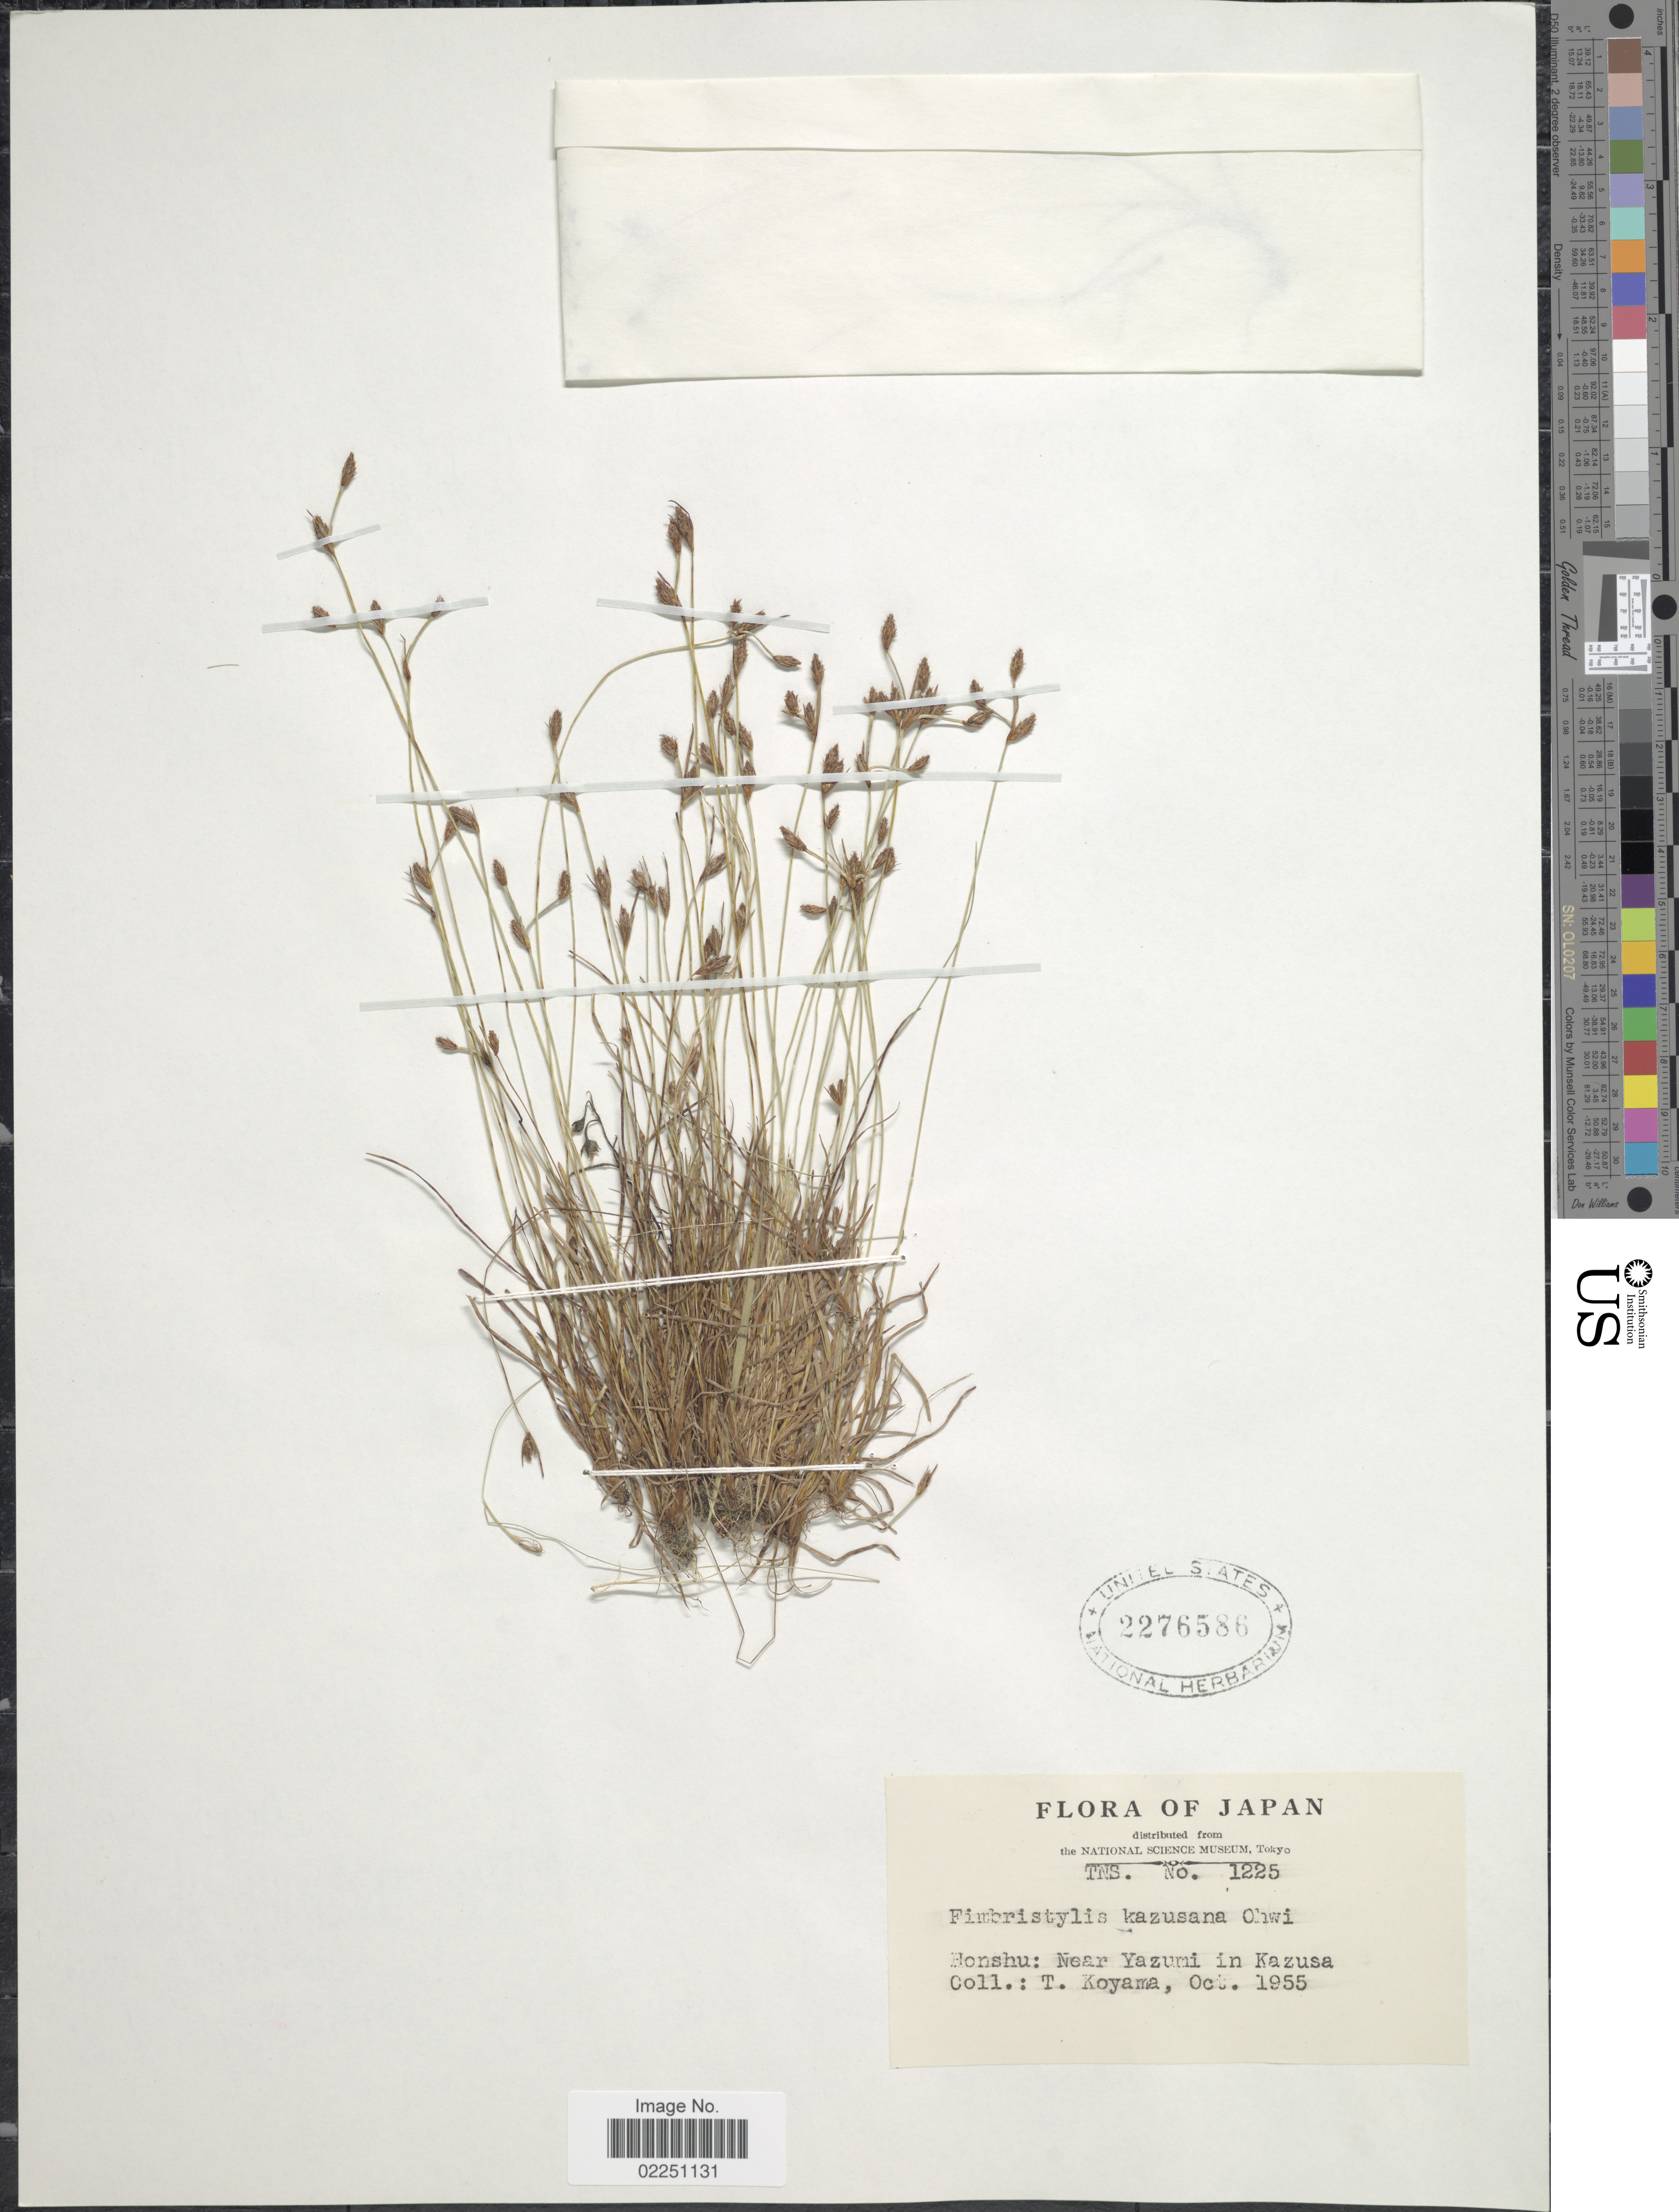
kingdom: Plantae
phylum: Tracheophyta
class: Liliopsida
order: Poales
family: Cyperaceae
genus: Fimbristylis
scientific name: Fimbristylis kadzusana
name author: Ohwi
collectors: T. Koyama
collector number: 1225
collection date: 1955-10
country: Japan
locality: Honshu: Near Yazumi in Kazusa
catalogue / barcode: US 2276586